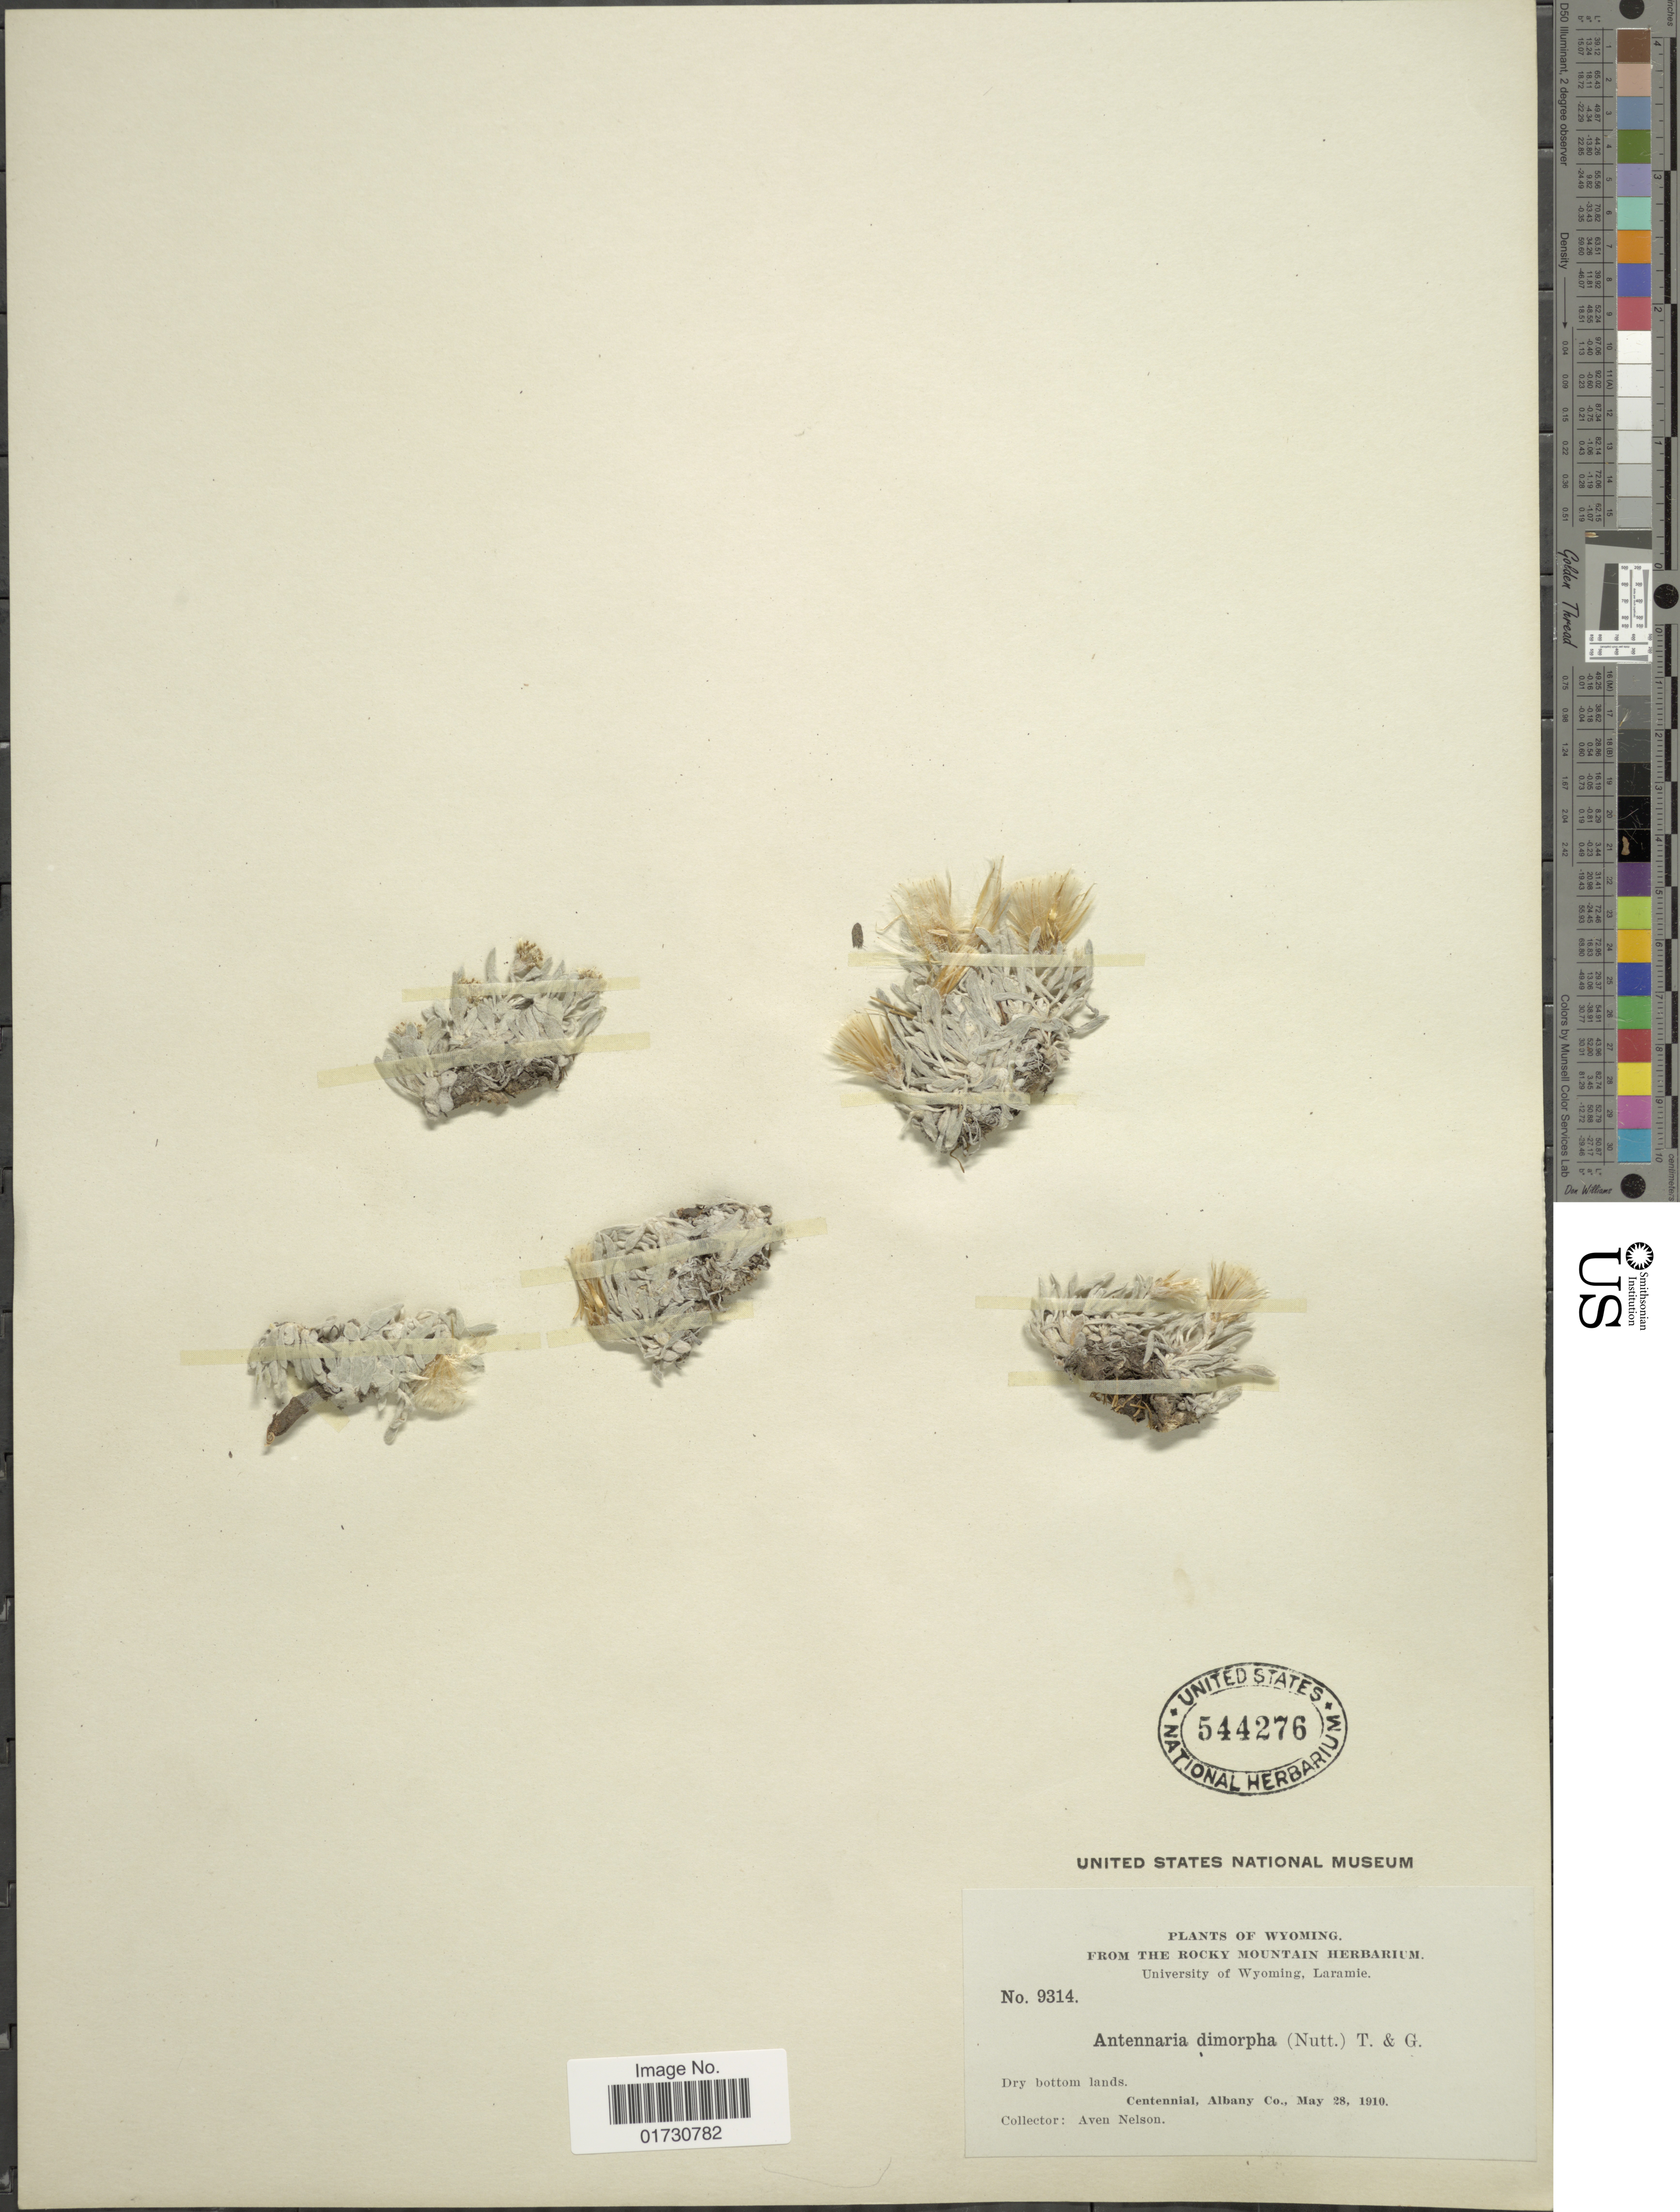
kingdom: Plantae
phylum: Tracheophyta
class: Magnoliopsida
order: Asterales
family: Asteraceae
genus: Antennaria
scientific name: Antennaria dimorpha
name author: (Nutt.) Torr. & A. Gray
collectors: A. Nelson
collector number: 9314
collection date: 1910-05-28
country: United States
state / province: Wyoming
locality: Dry bottom lands, Centennial, Albany Co.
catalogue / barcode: US 544276